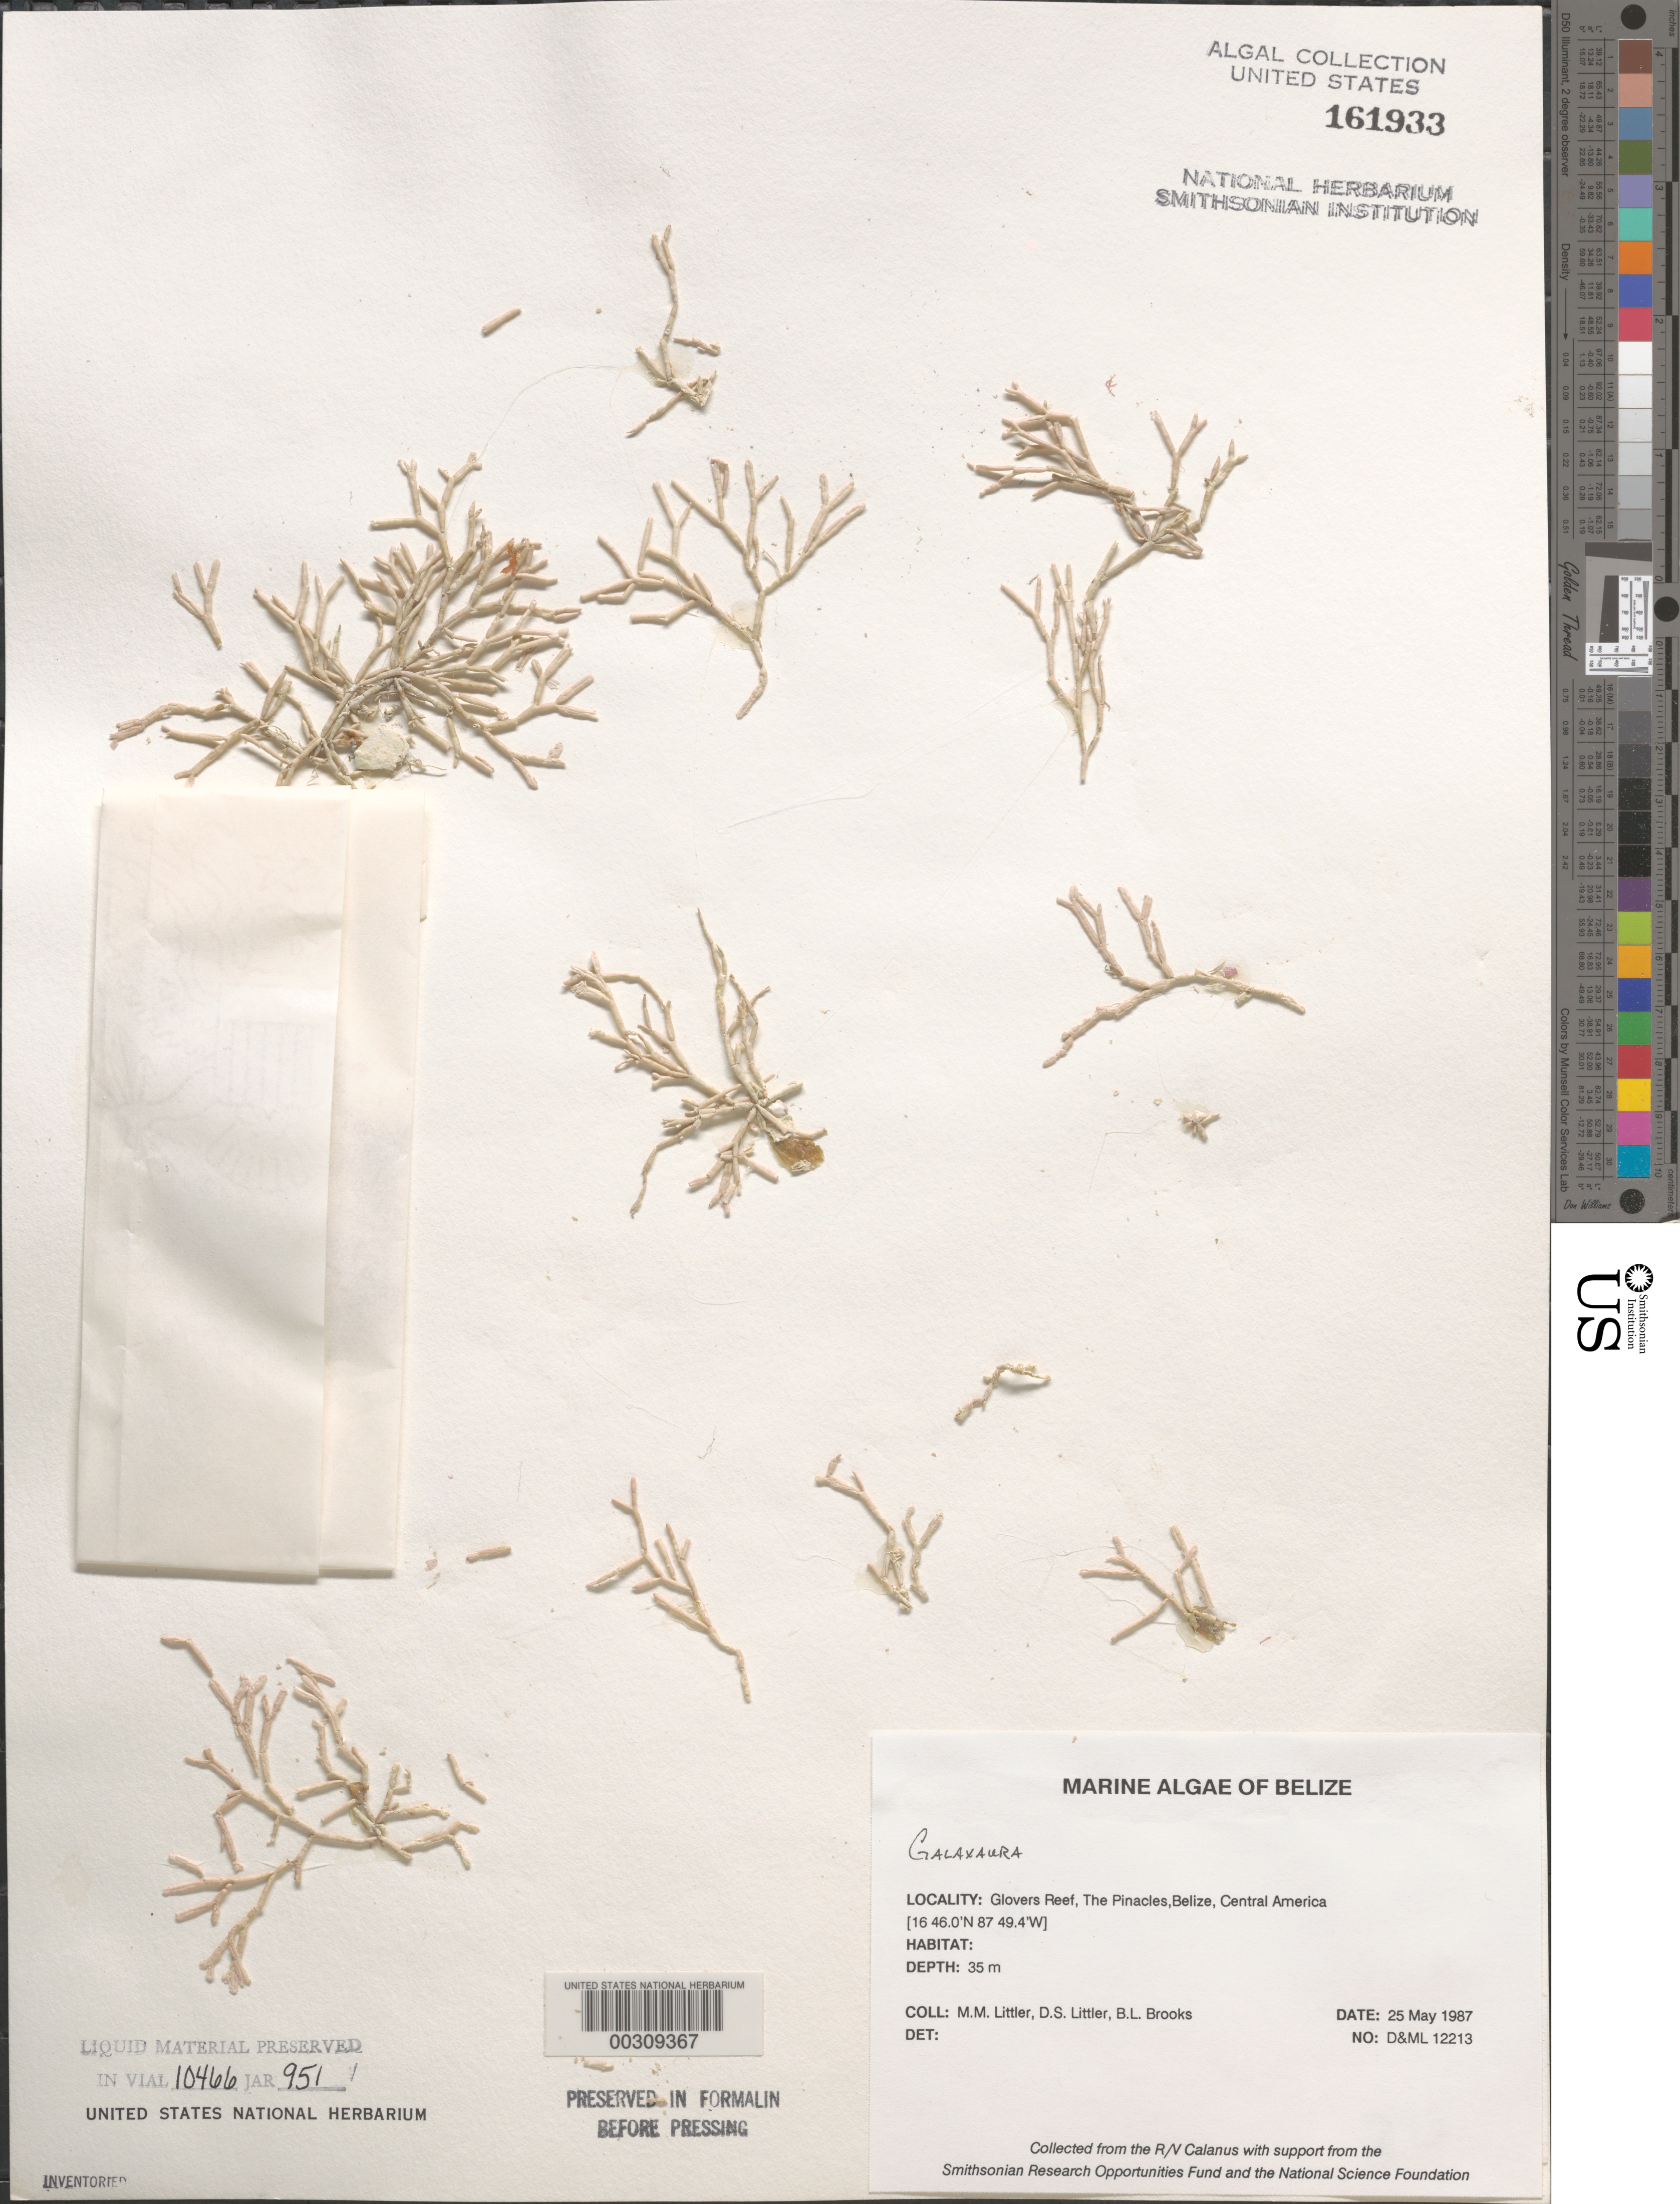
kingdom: Plantae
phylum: Rhodophyta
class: Florideophyceae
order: Nemaliales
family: Galaxauraceae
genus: Galaxaura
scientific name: Galaxaura sp.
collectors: M. M. Littler, D. S. Littler & B. Brooks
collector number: D&ML 12213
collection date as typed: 25 May 1987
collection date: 1987-05-25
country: Belize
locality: Glover's Reef, The Pinnacles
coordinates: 16 46.0'N, 87 49.4'W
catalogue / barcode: US 161933